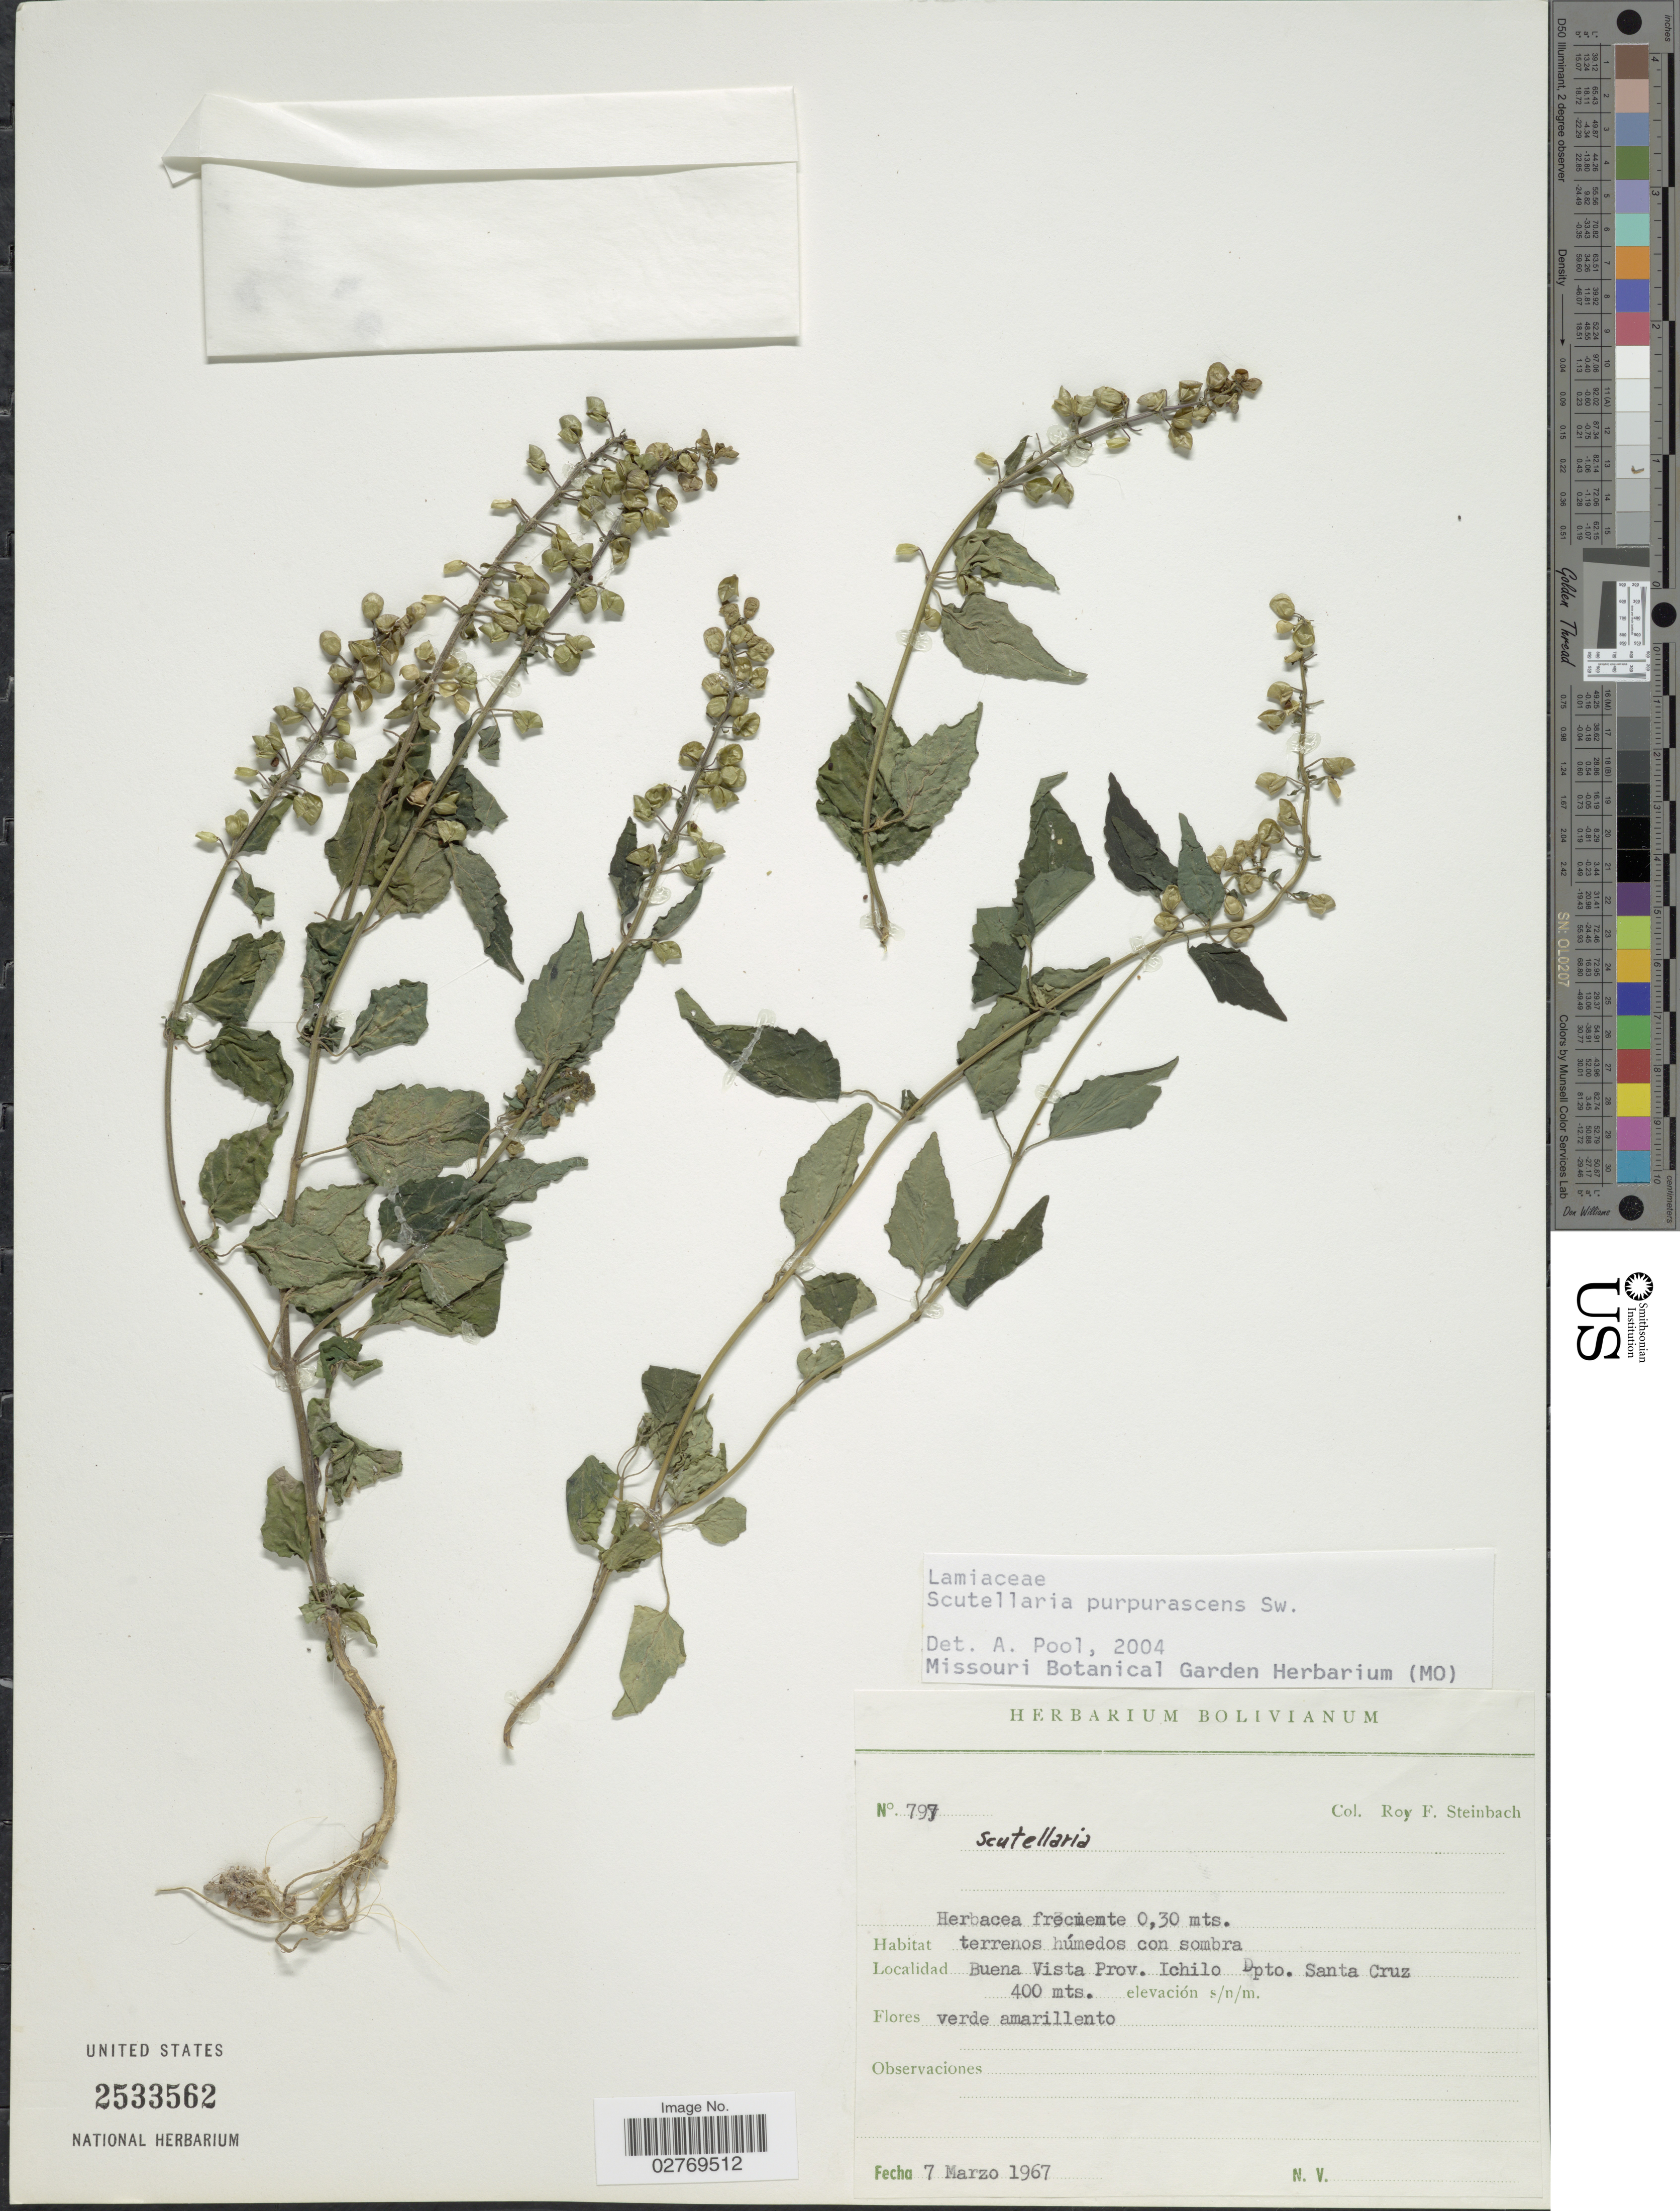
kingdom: Plantae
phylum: Tracheophyta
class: Magnoliopsida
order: Lamiales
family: Lamiaceae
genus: Scutellaria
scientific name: Scutellaria purpurascens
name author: Sw.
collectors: R. F. Steinbach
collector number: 797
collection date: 1967-03-07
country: Bolivia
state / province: Santa Cruz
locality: Buena Vista Prov. Ichilo.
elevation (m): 400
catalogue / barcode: US 2533562